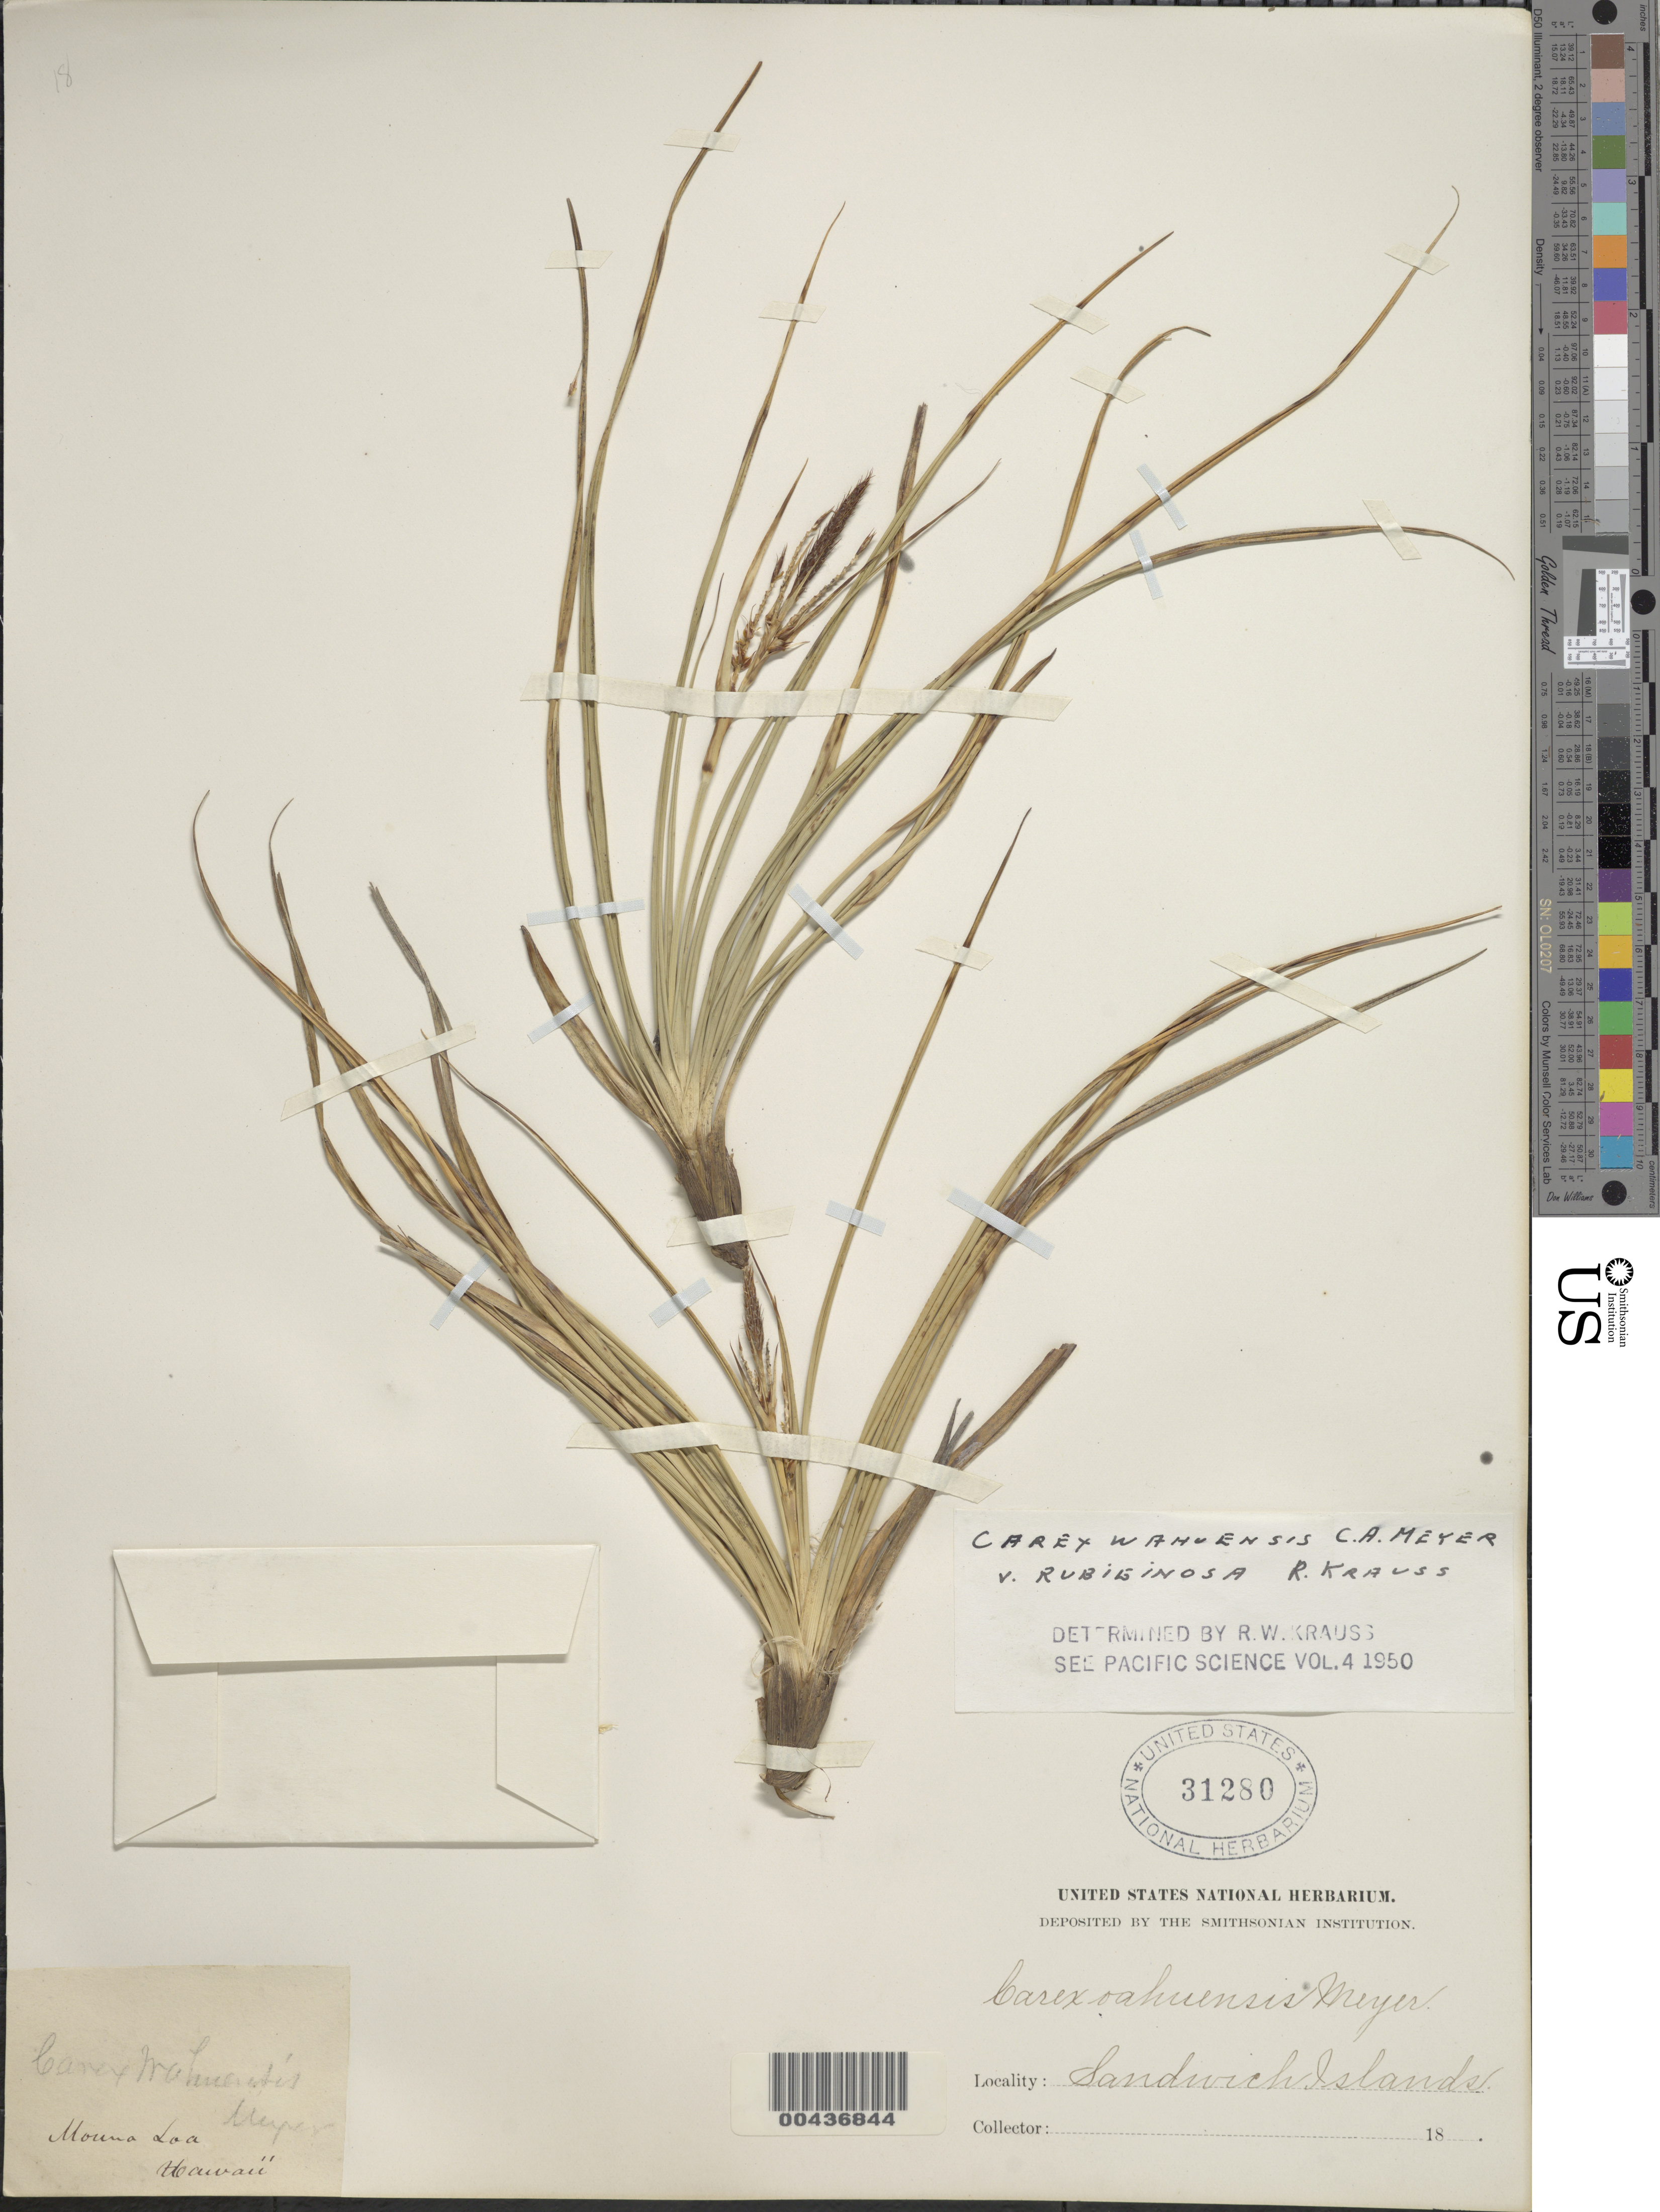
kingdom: Plantae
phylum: Tracheophyta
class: Liliopsida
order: Poales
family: Cyperaceae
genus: Carex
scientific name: Carex wahuensis subsp. rubiginosa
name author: (R.W. Krauss) T. Koyama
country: United States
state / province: Hawaii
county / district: Hawaii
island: Hawaii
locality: Mauna Loa, Hawaii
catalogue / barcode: US 31280